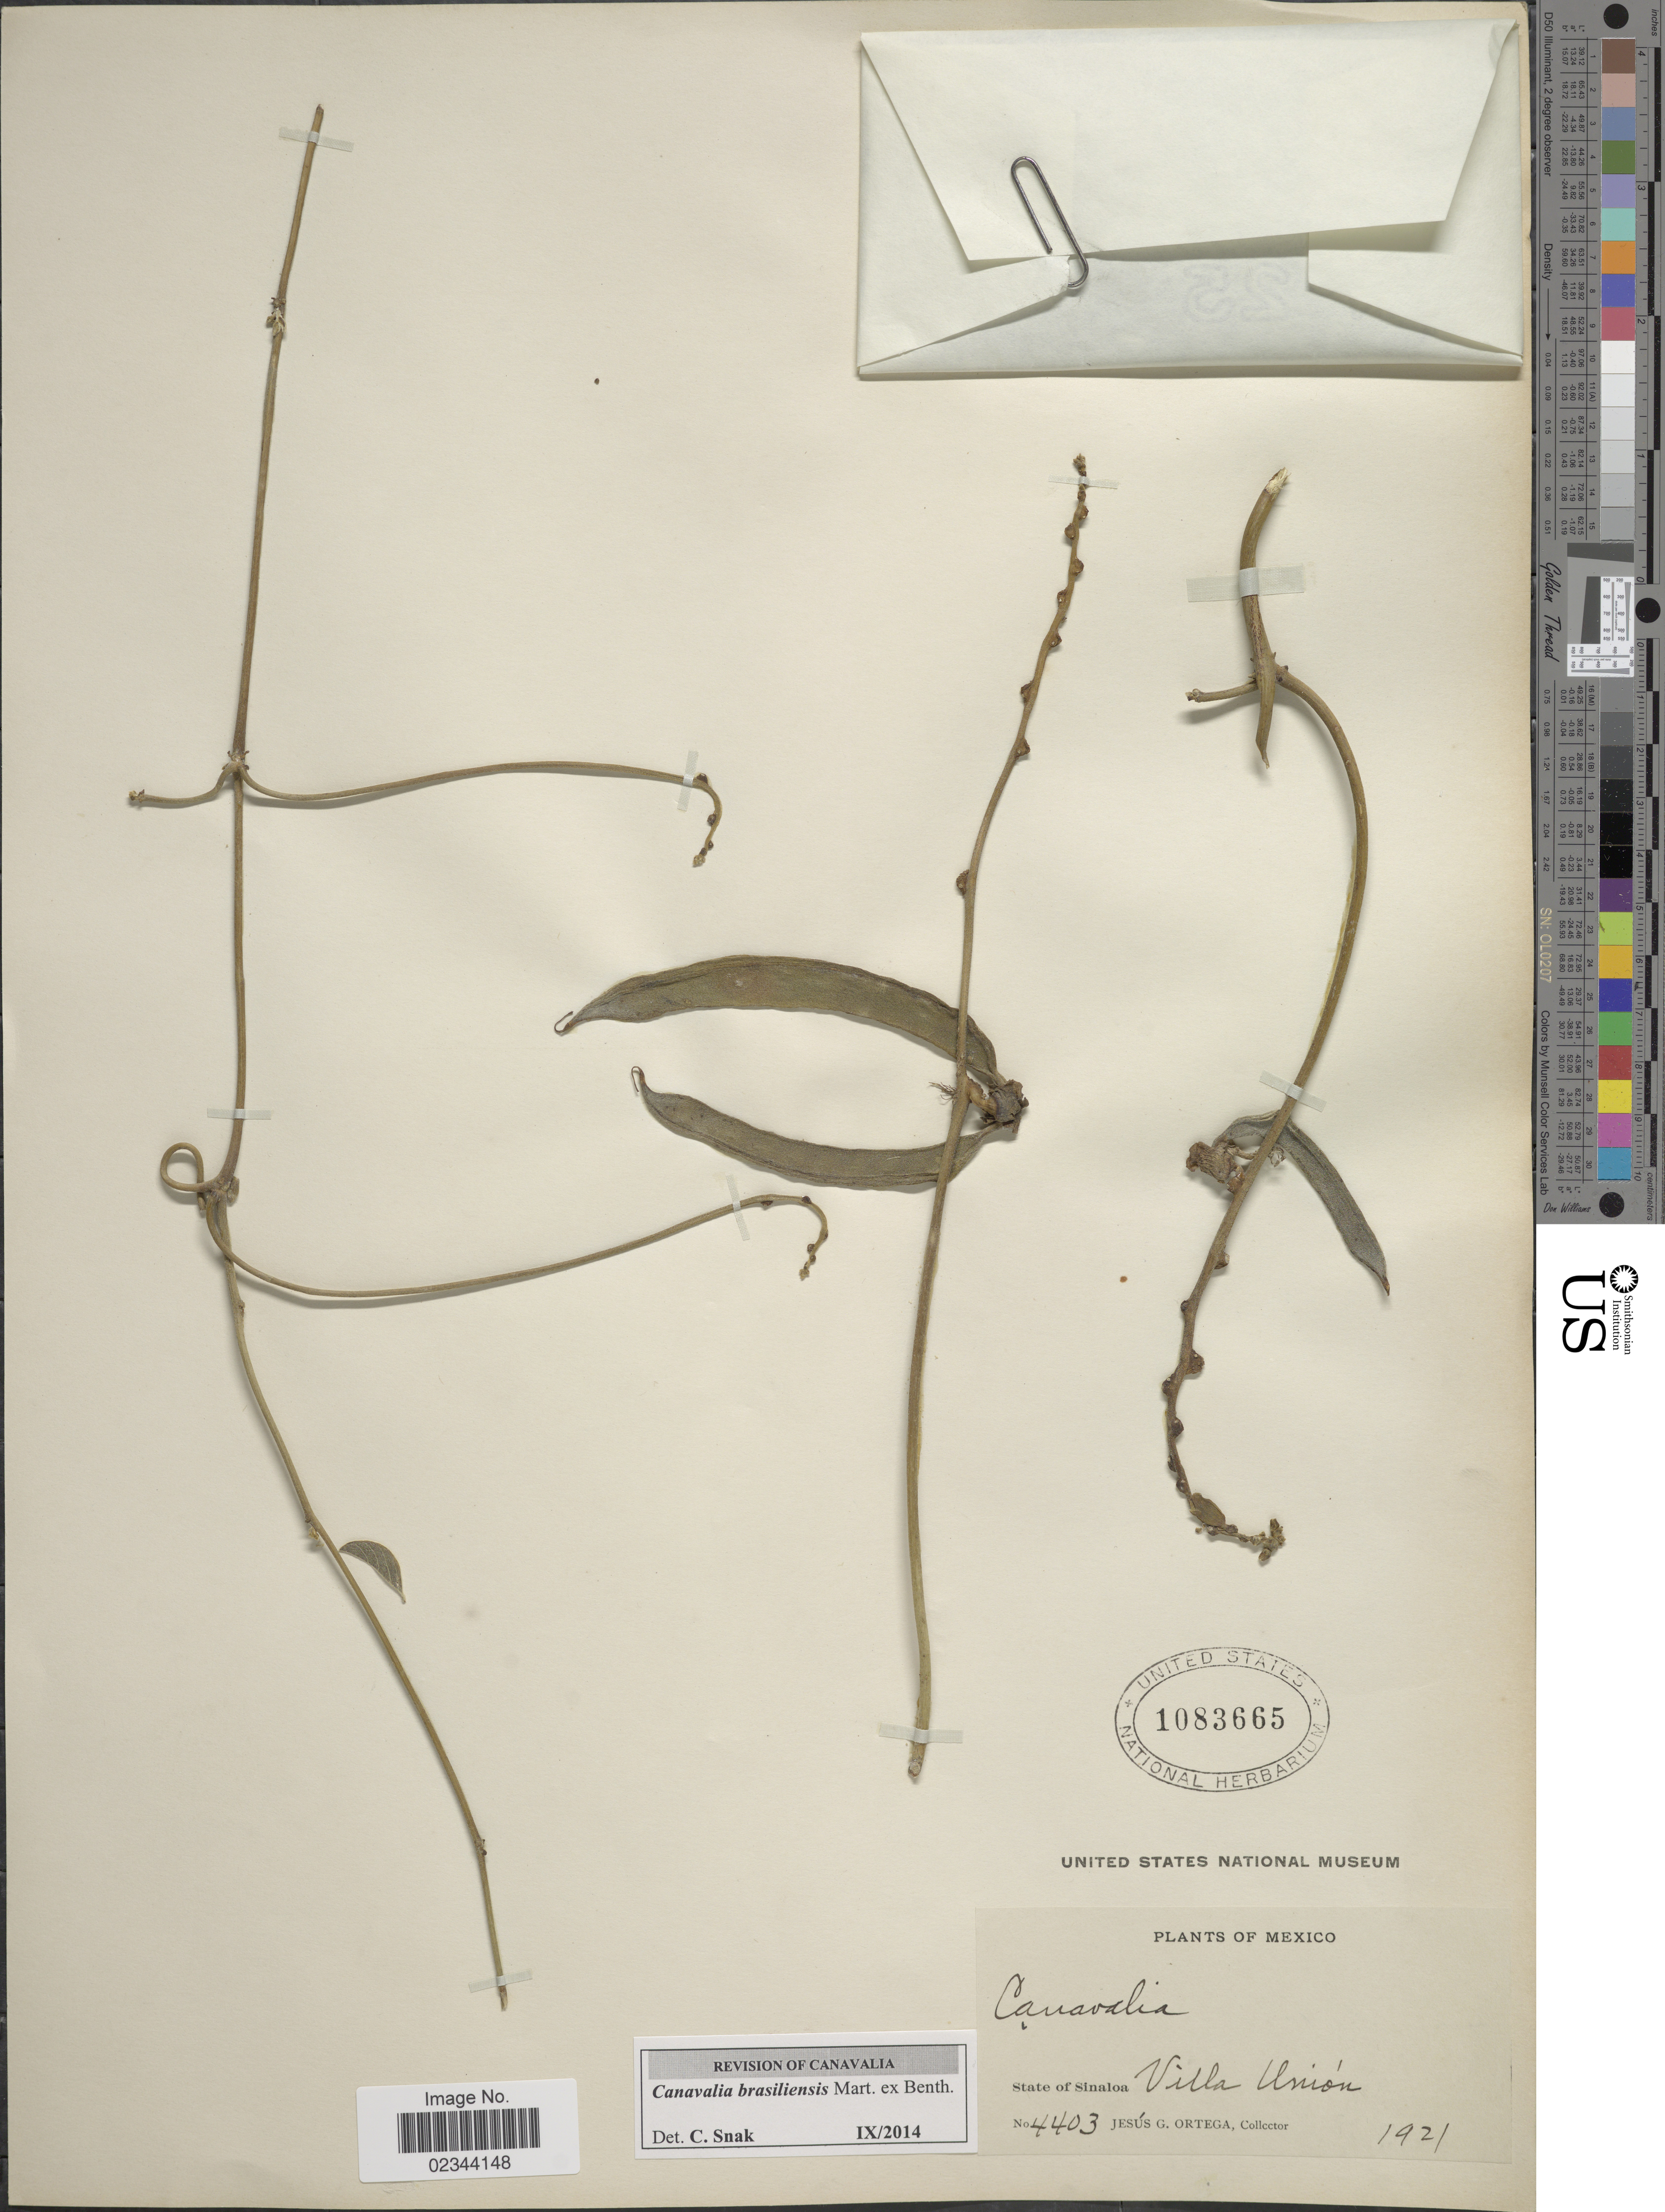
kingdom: Plantae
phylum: Tracheophyta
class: Magnoliopsida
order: Fabales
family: Fabaceae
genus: Canavalia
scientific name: Canavalia brasiliensis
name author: Mart. ex Benth.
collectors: J. Ortega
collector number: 4403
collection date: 1921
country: Mexico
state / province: Sinaloa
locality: Villa Union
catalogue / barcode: US 1083665